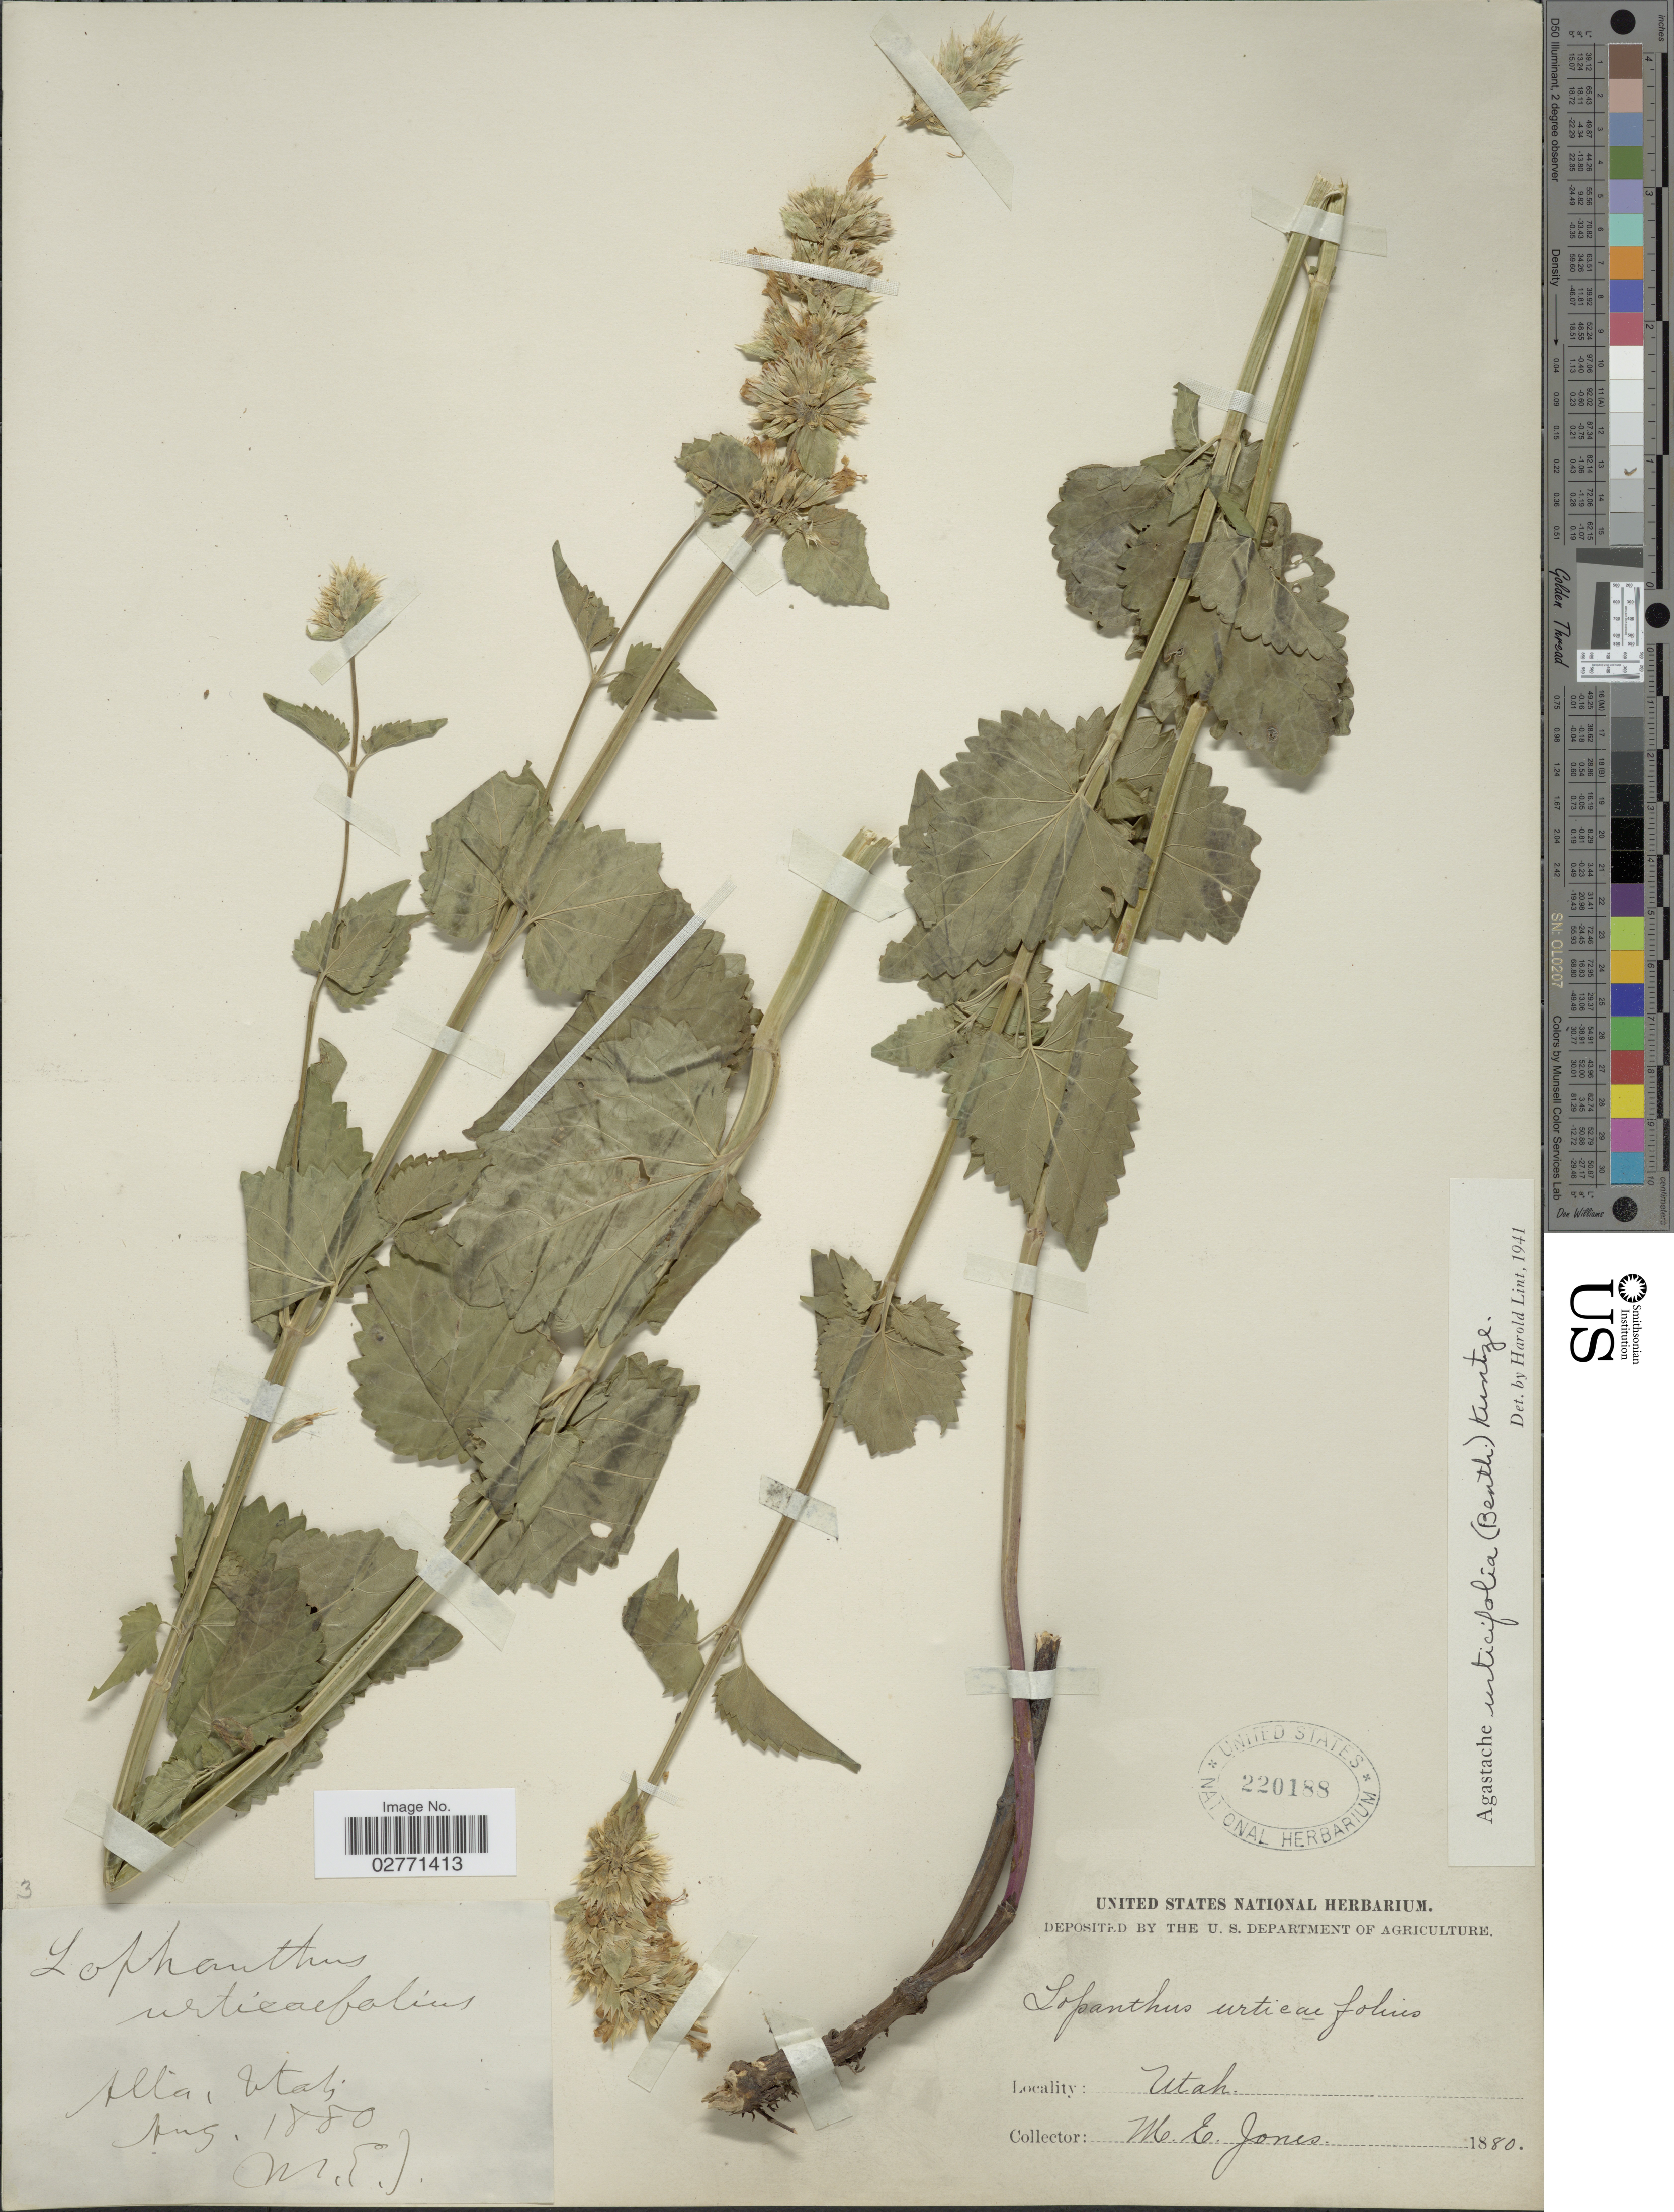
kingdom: Plantae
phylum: Tracheophyta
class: Magnoliopsida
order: Lamiales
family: Lamiaceae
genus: Agastache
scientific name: Agastache urticifolia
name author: (Benth.) Kuntze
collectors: M. E. Jones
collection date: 1880-08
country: United States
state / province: Utah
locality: Alta.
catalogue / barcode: US 220188